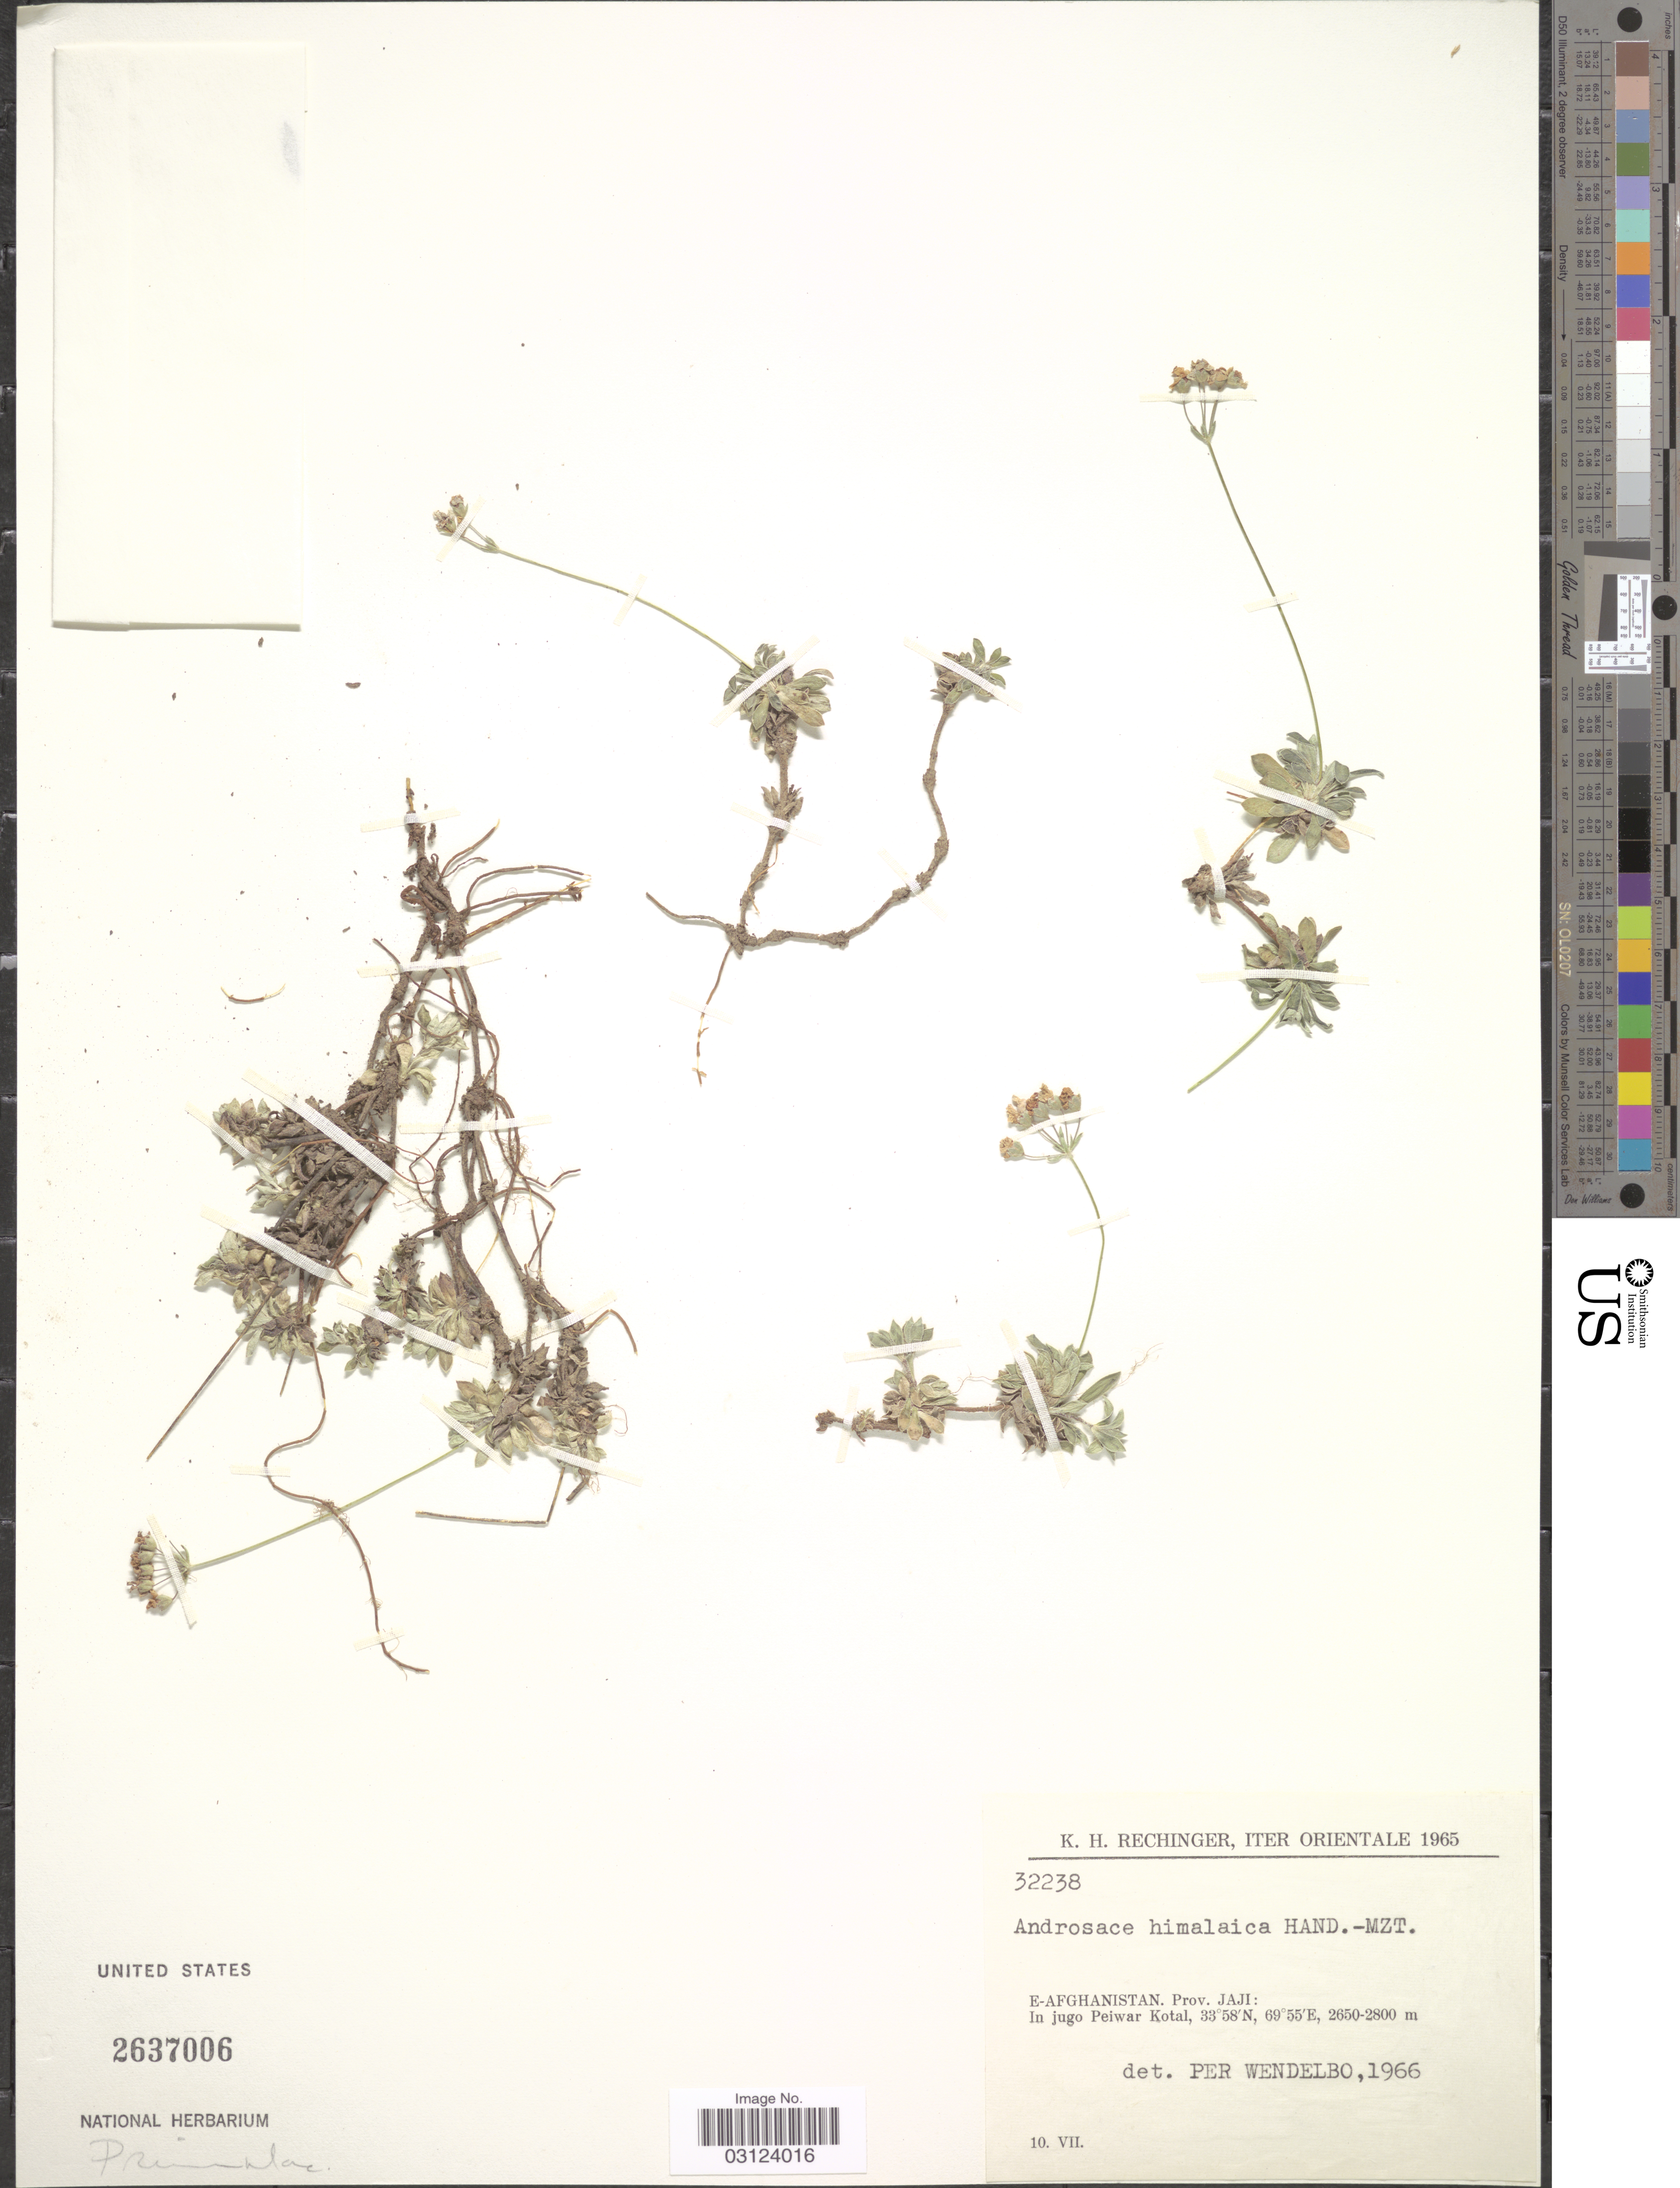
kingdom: Plantae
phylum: Tracheophyta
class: Magnoliopsida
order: Ericales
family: Primulaceae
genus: Androsace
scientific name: Androsace himalaica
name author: (R. Knuth) Hand.-Mazz.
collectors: K. H. Rechinger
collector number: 32238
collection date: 1965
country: Afghanistan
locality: Iter Orientale, E-Afghanistan, Prov. Jaji: in jugo Peiwar Kotal.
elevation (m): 2650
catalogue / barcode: US 2637006